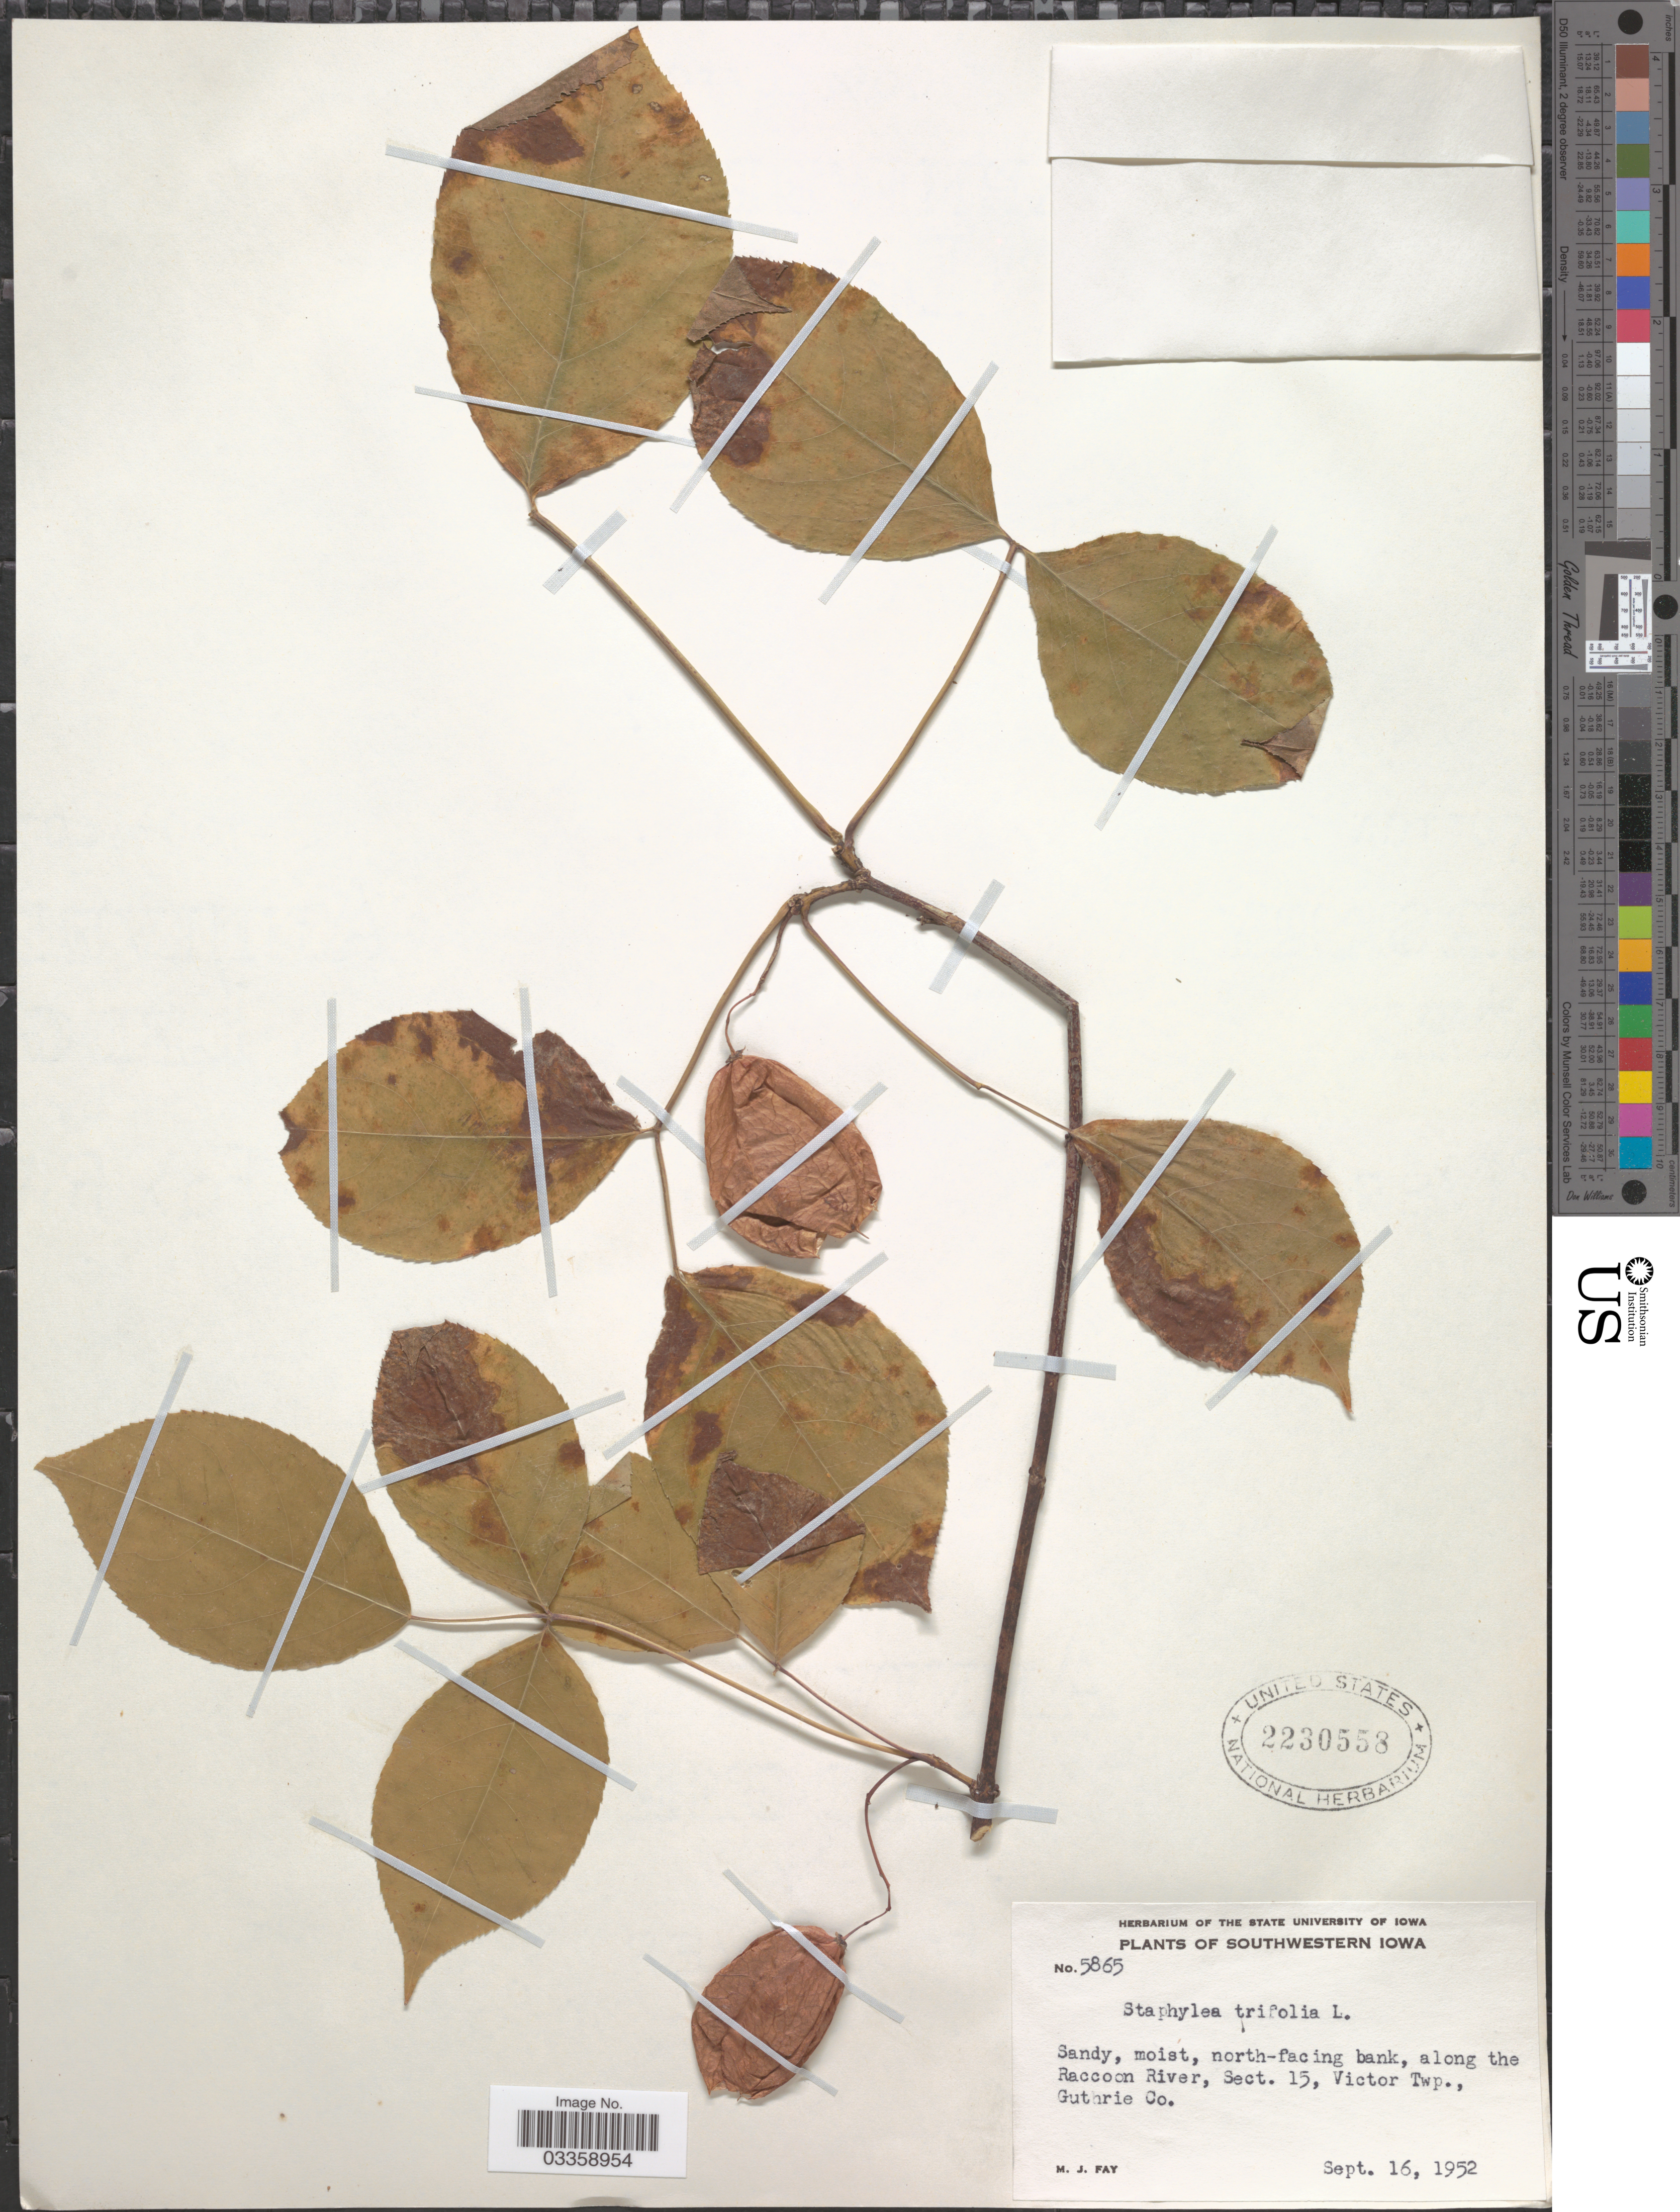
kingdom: Plantae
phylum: Tracheophyta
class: Magnoliopsida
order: Crossosomatales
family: Staphyleaceae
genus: Staphylea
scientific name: Staphylea trifolia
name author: L.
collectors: M. Fay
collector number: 5865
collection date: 1952-09-16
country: United States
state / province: Iowa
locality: Southwestern Iowa. North-facing bank, along the Raccoon River, Sect. 15, Victor Twp., Guthrie Co.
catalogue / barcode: US 2230558